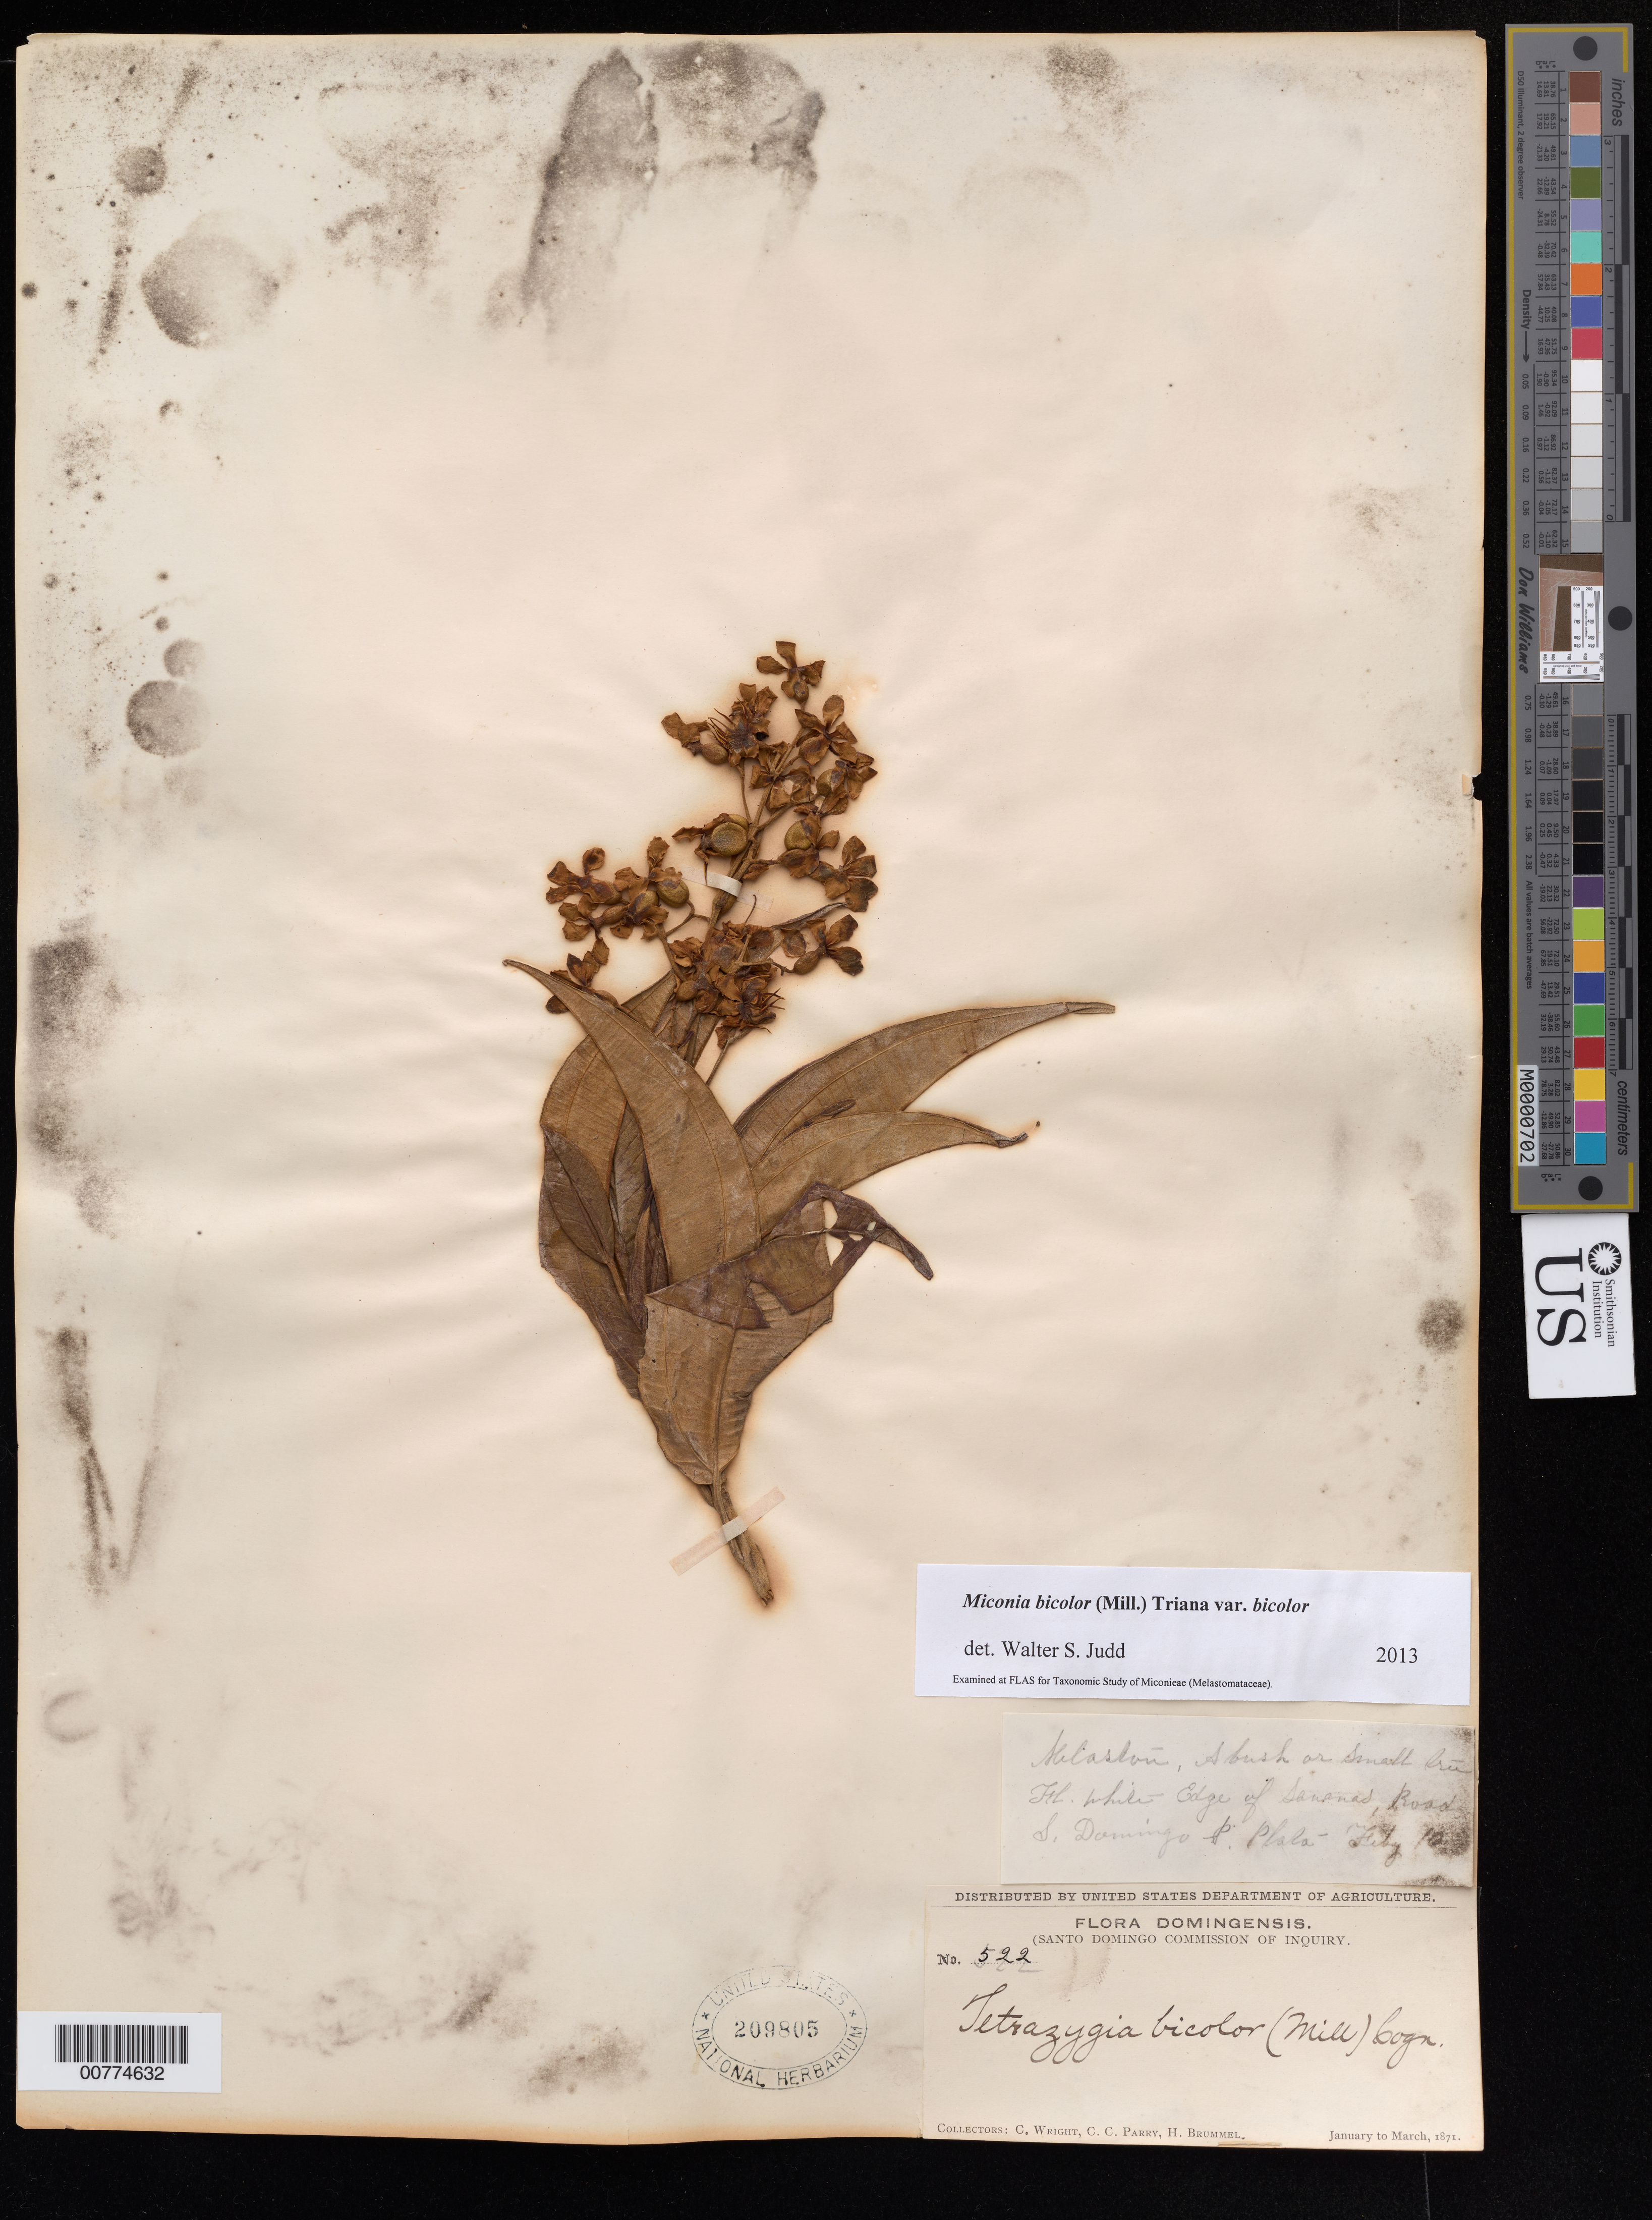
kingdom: Plantae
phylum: Tracheophyta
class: Magnoliopsida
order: Myrtales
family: Melastomataceae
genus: Miconia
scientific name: Miconia bicolor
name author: (Mill.) Triana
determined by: Judd, Walter S.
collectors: C. Wright, C. C. Parry & H. Brummel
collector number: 522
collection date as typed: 10 Feb 1871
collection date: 1871-02-10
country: Dominican Republic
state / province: Puerto Plata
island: Hispaniola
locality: Edge of Sananas Road.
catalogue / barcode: US 209805